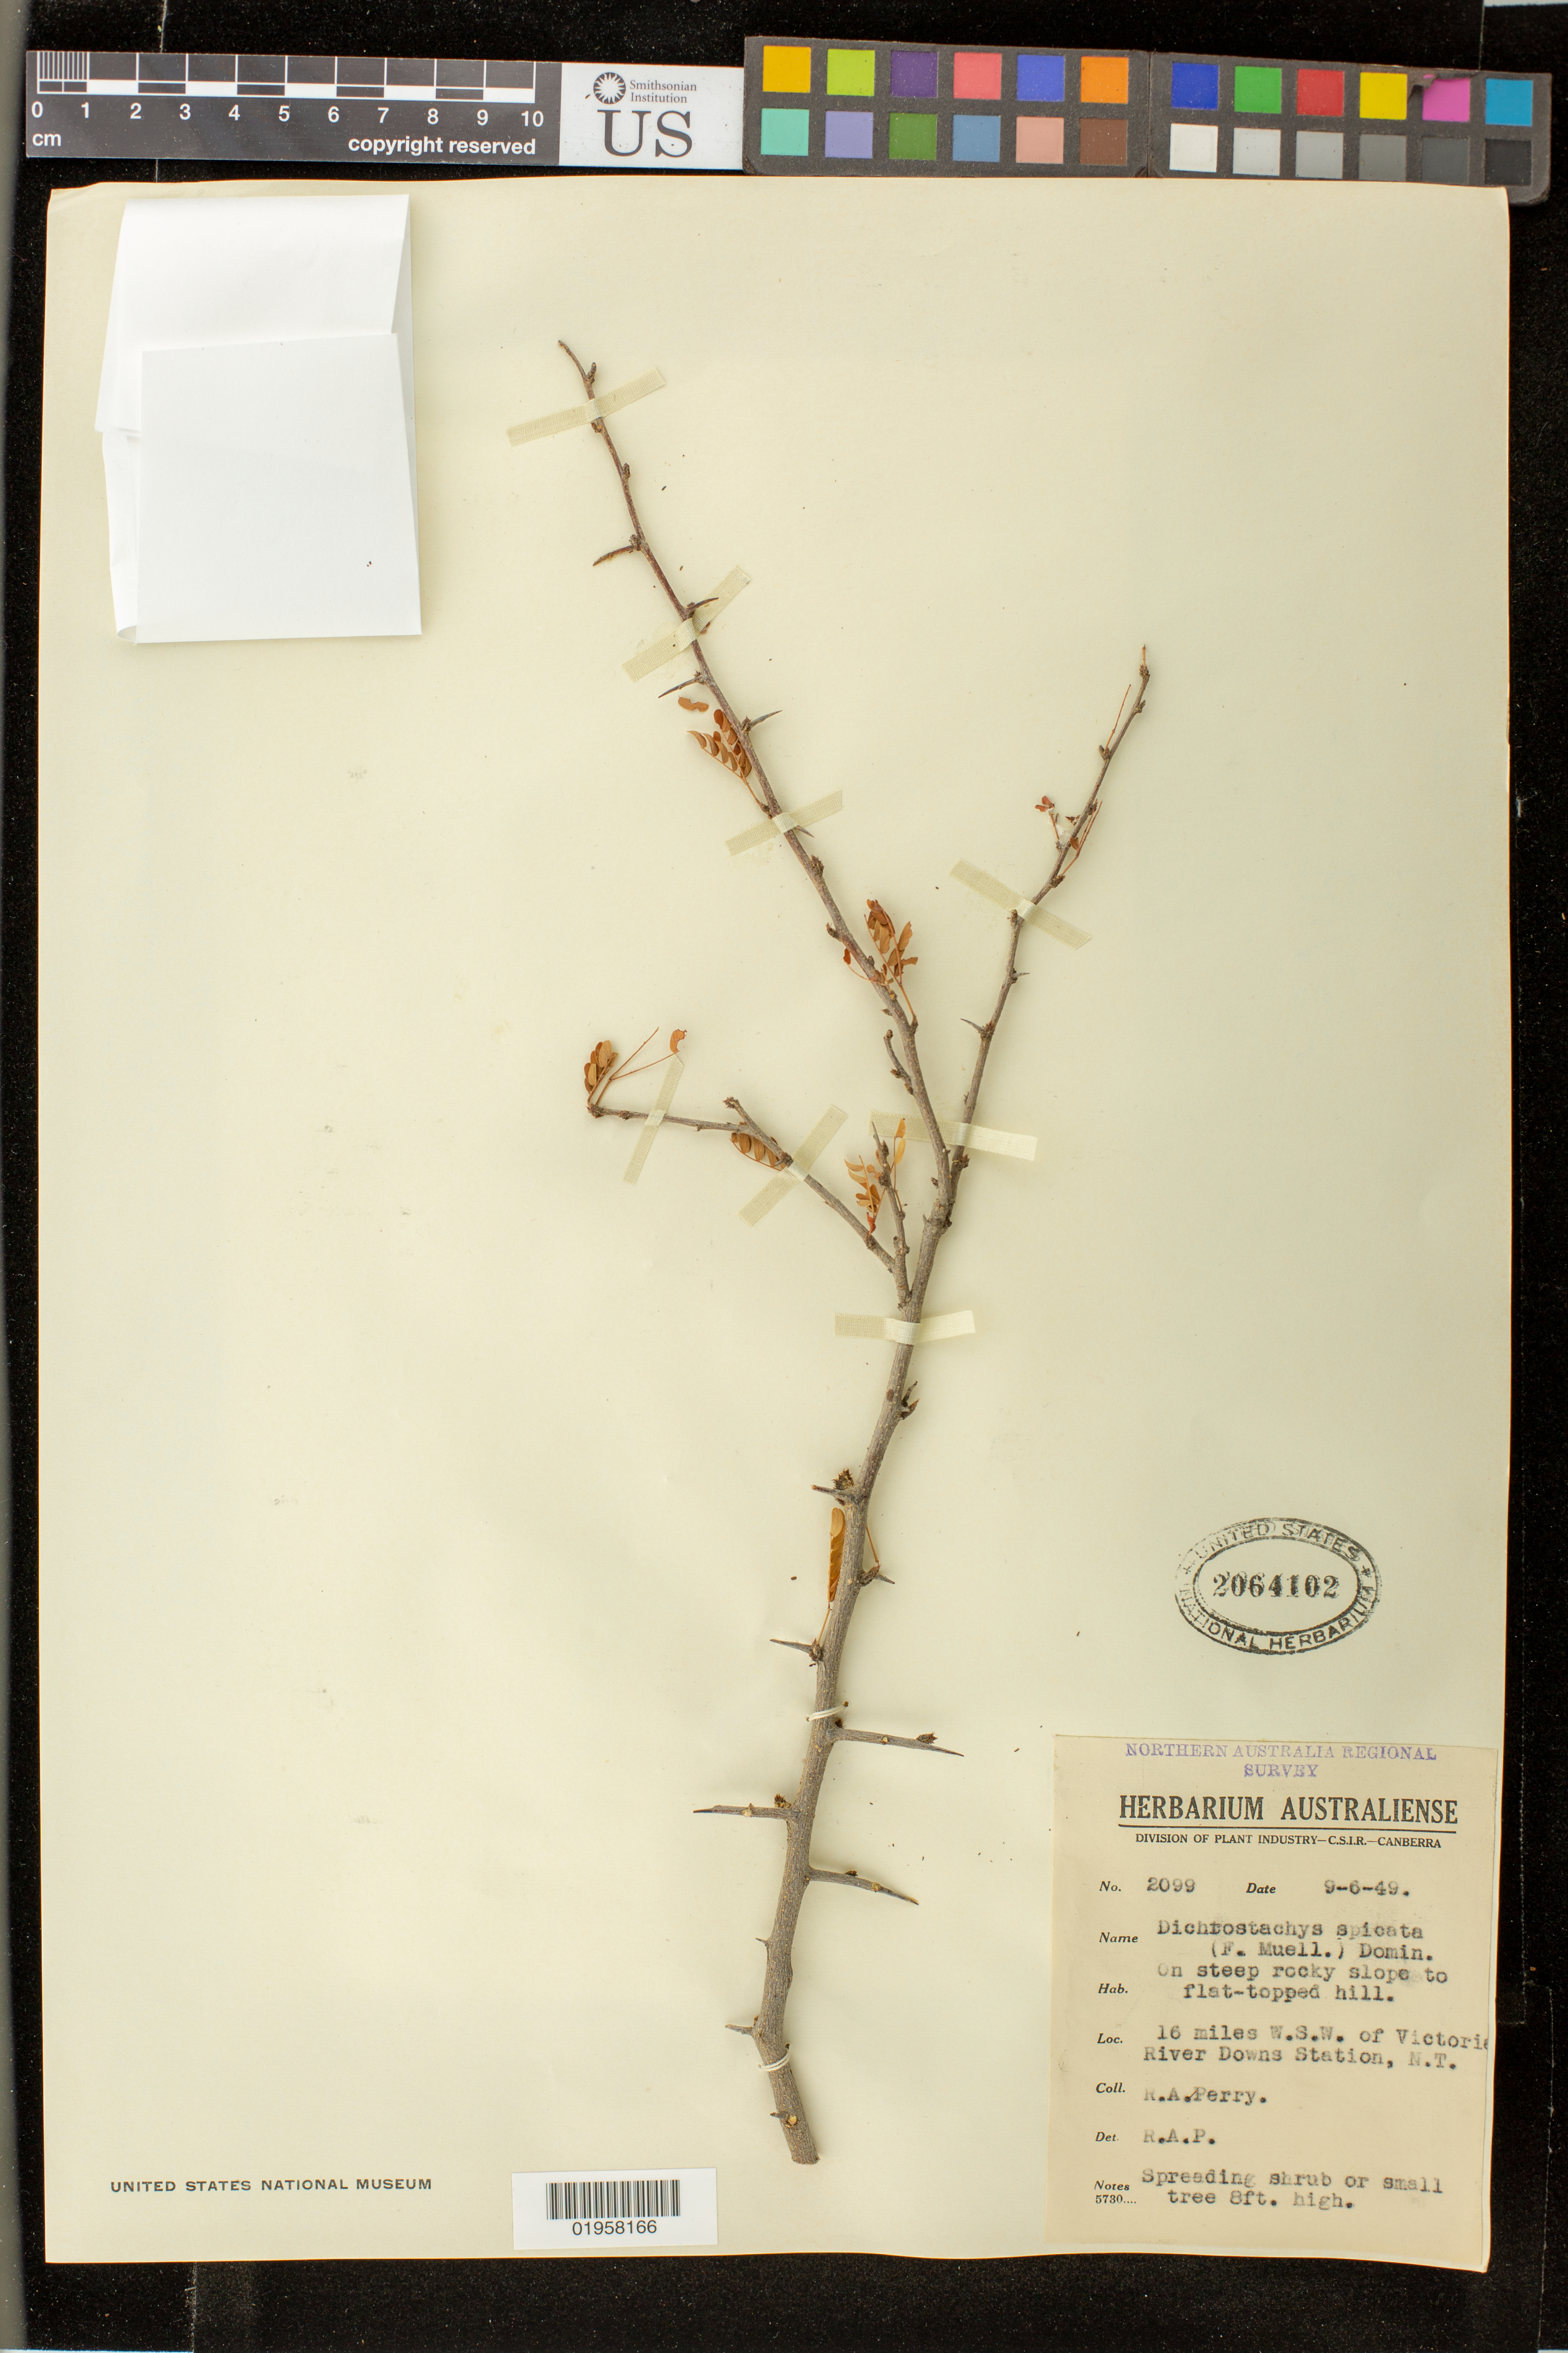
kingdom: Plantae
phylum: Tracheophyta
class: Magnoliopsida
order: Fabales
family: Fabaceae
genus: Dichrostachys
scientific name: Dichrostachys spicata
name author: Domin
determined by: Perry, R. A.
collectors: R. Perry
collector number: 2099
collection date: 1949-06-09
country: Australia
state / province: Northern Territory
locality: Victoria River Downs Station,16 miles WSW of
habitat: On steep rocky slope to flat-topped hill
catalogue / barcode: US 2064102